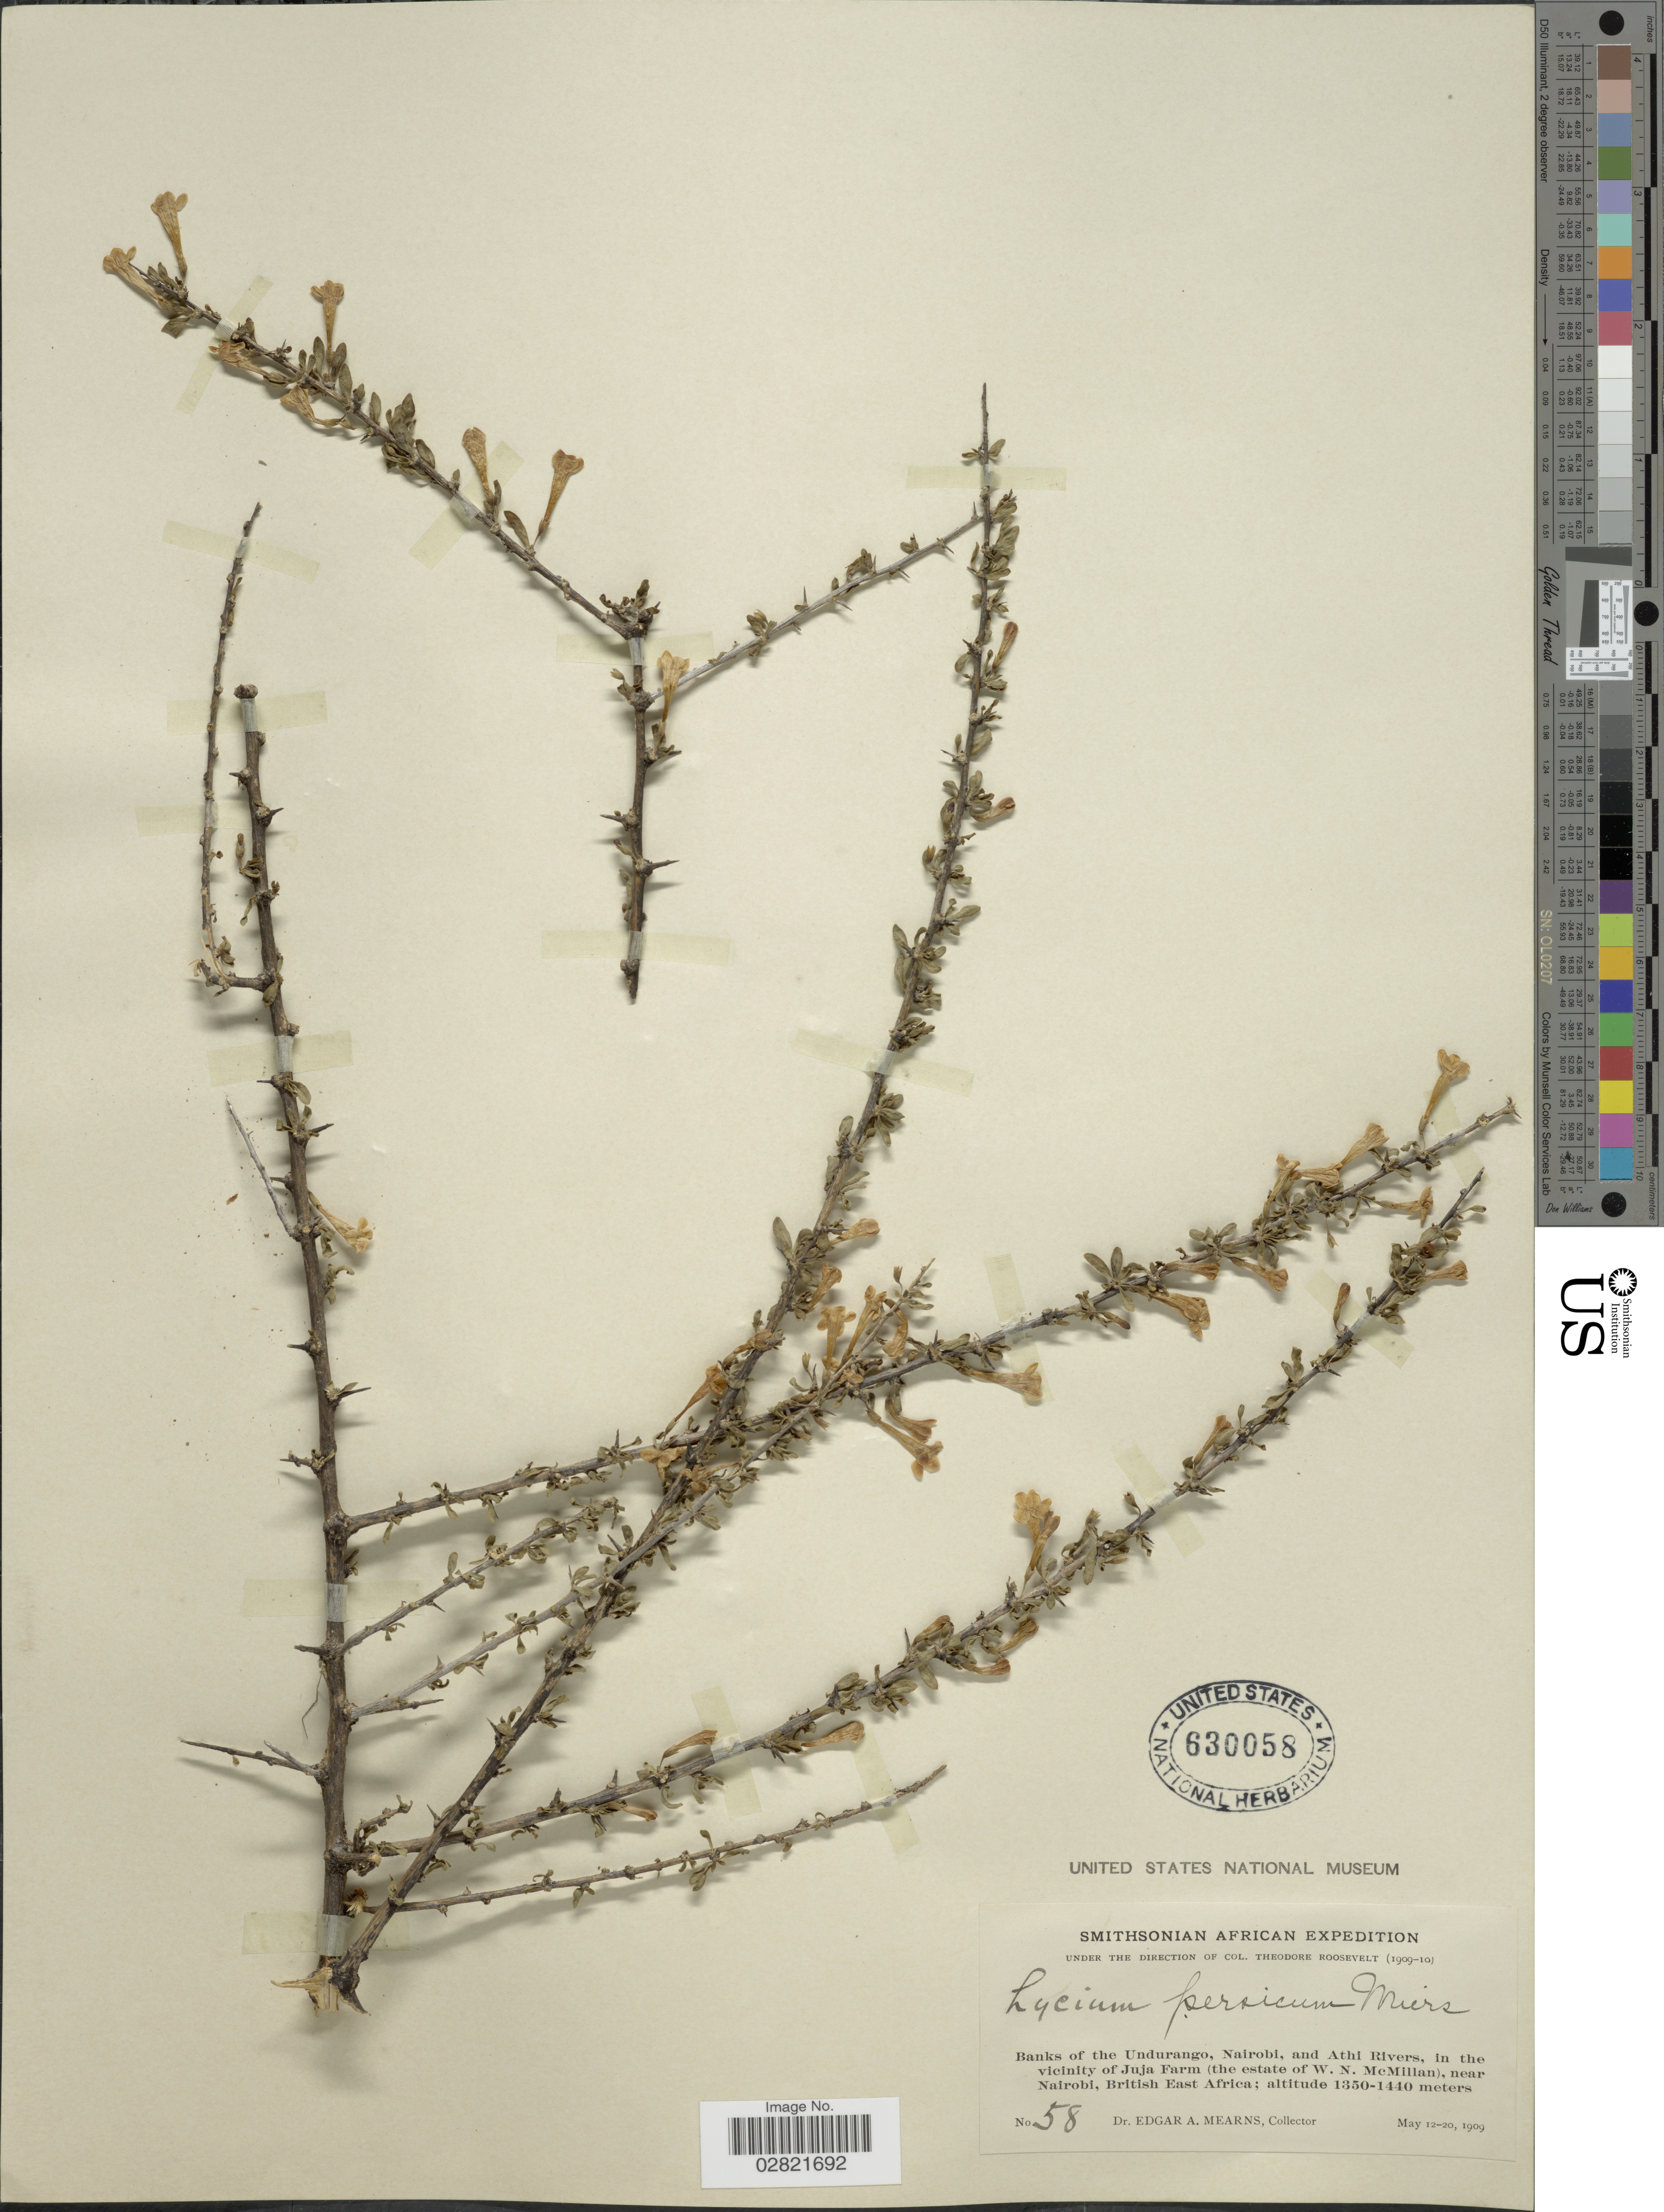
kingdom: Plantae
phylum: Tracheophyta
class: Magnoliopsida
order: Solanales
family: Solanaceae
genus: Lycium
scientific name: Lycium persicum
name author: Miers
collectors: E. A. Mearns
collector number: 58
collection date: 1909-05-12/1909-05-20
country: Kenya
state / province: Nairobi Area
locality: African. Banks of the Undurango, Nairobi, and Athi Rivers, in the vicinity of Juja Farm (the estate of W. N. McMillan), near Nairobi, British East Africa.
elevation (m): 1350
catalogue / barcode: US 630058